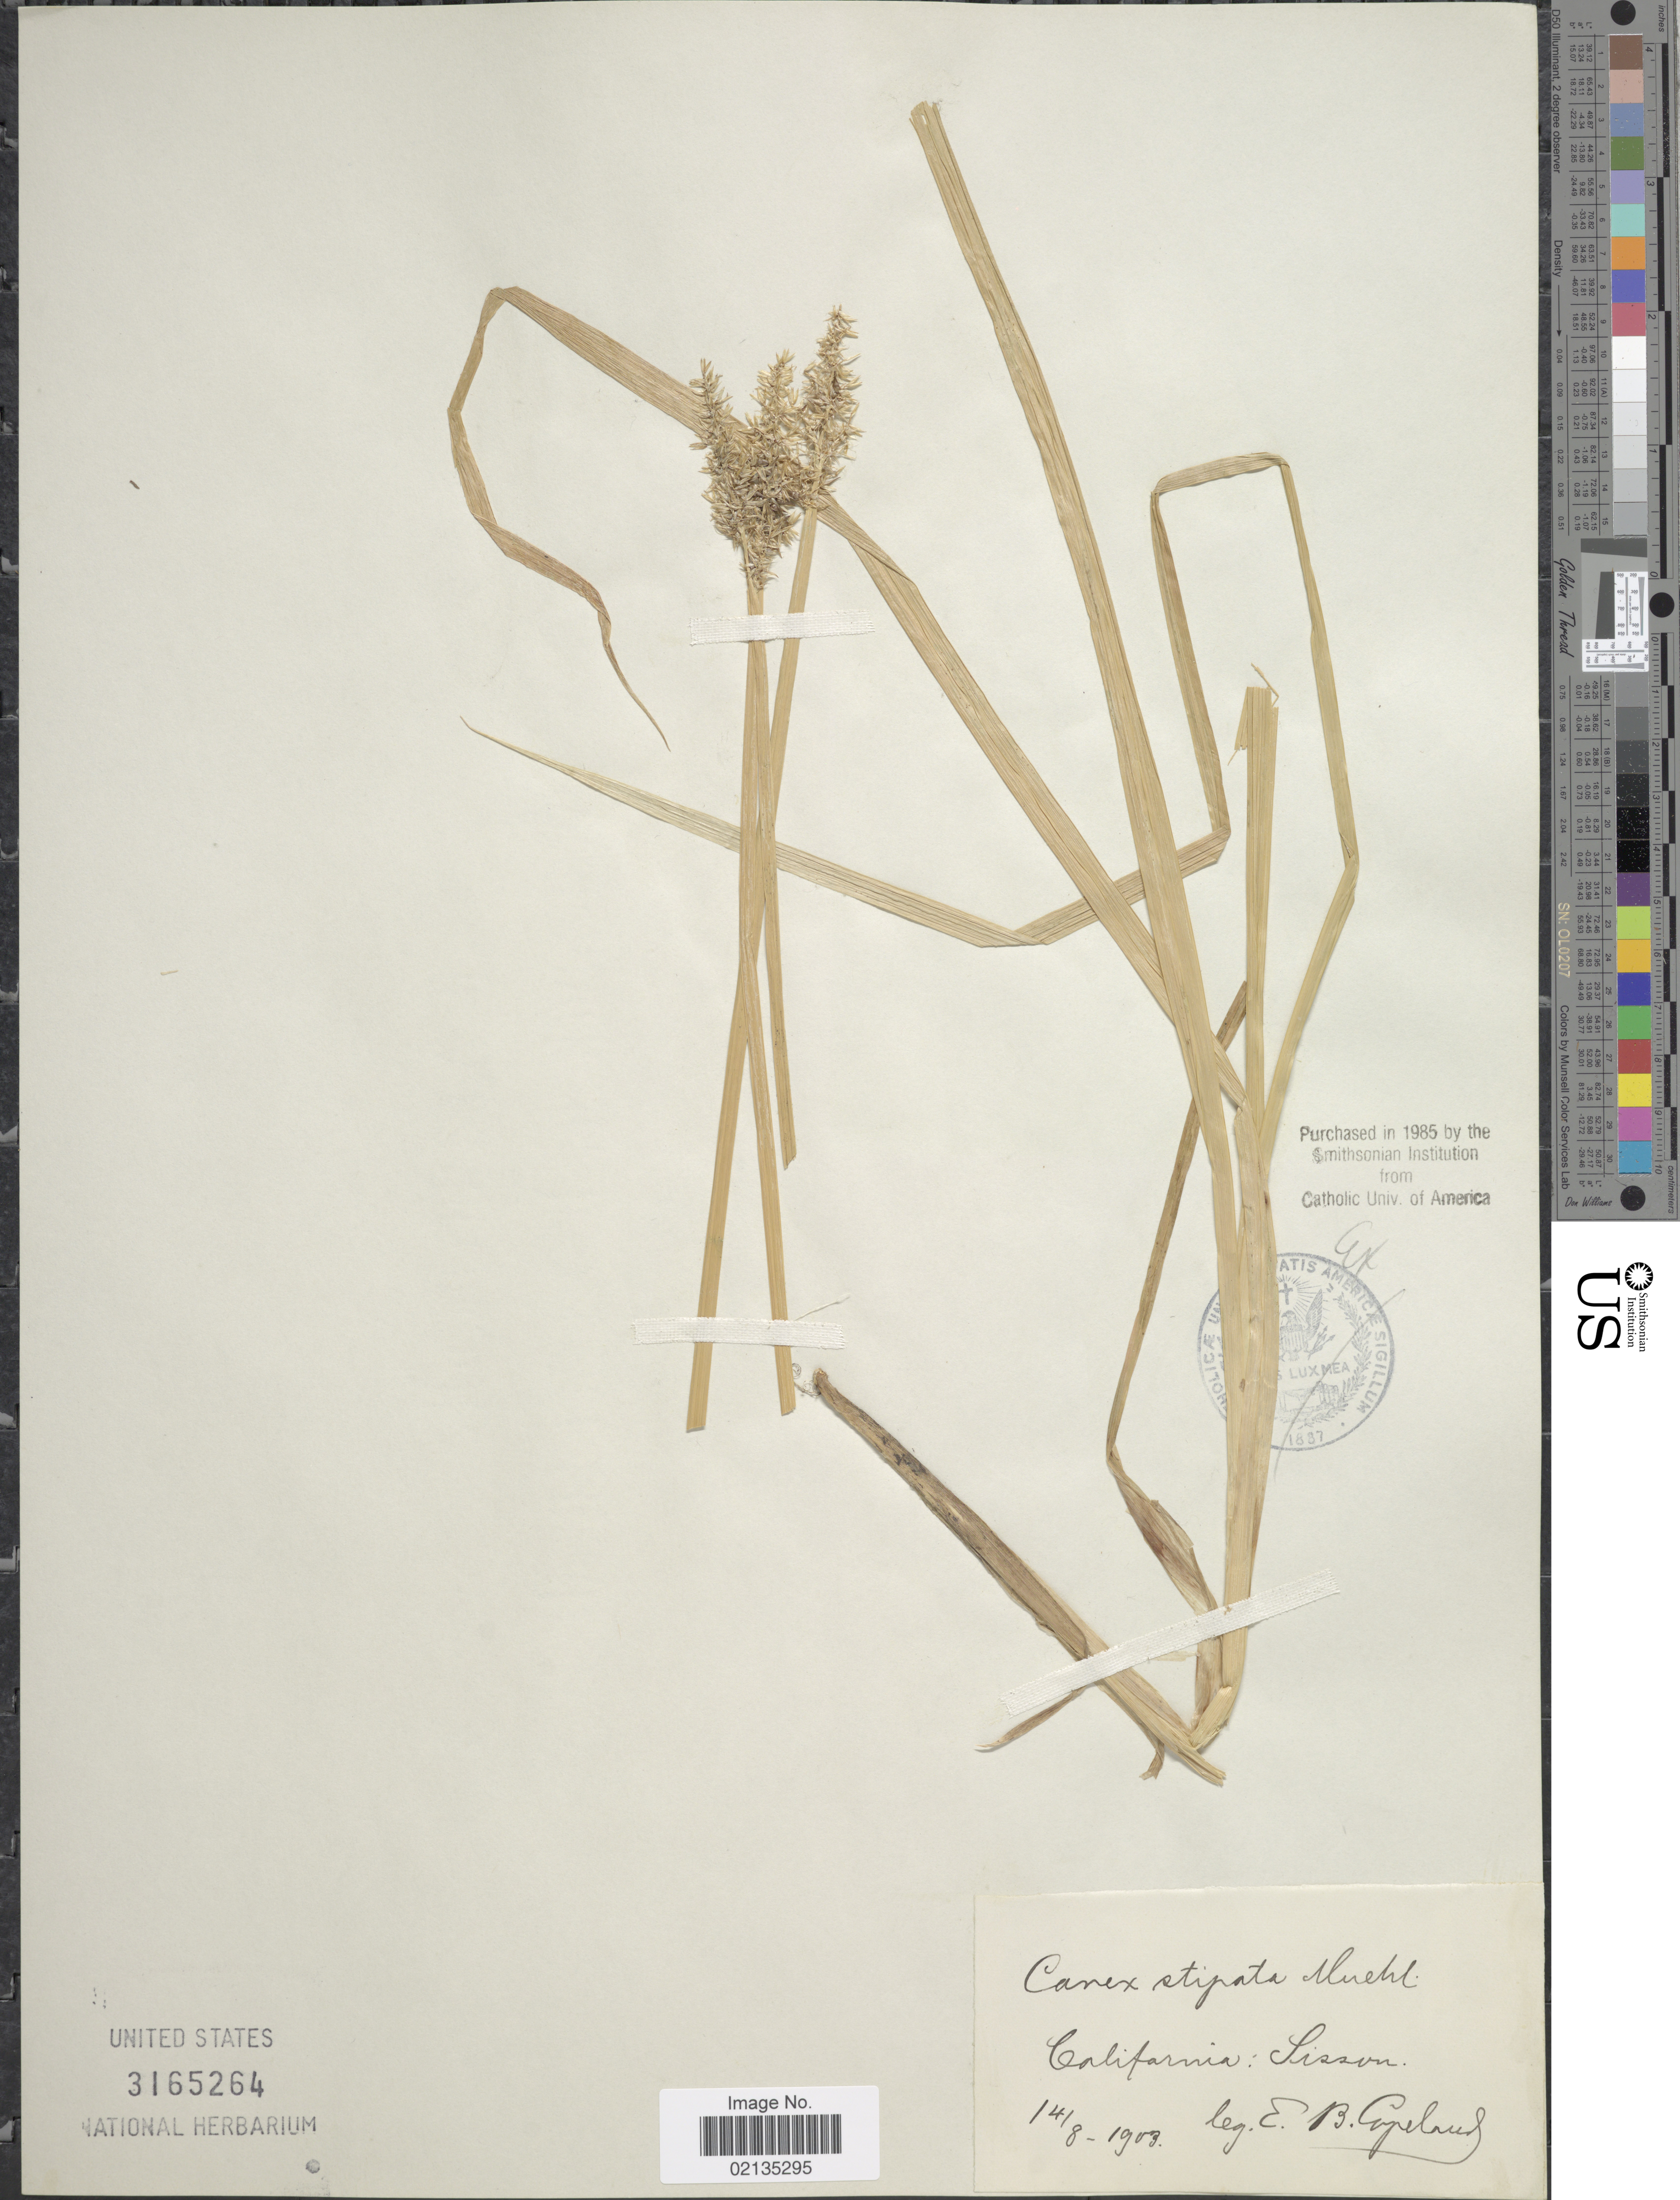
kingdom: Plantae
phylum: Tracheophyta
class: Liliopsida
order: Poales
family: Cyperaceae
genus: Carex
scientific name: Carex stipata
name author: Muhl. ex Willd.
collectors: E. B. Copeland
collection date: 1903-08-14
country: United States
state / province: California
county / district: Siskiyou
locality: Sisson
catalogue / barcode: US 3165264